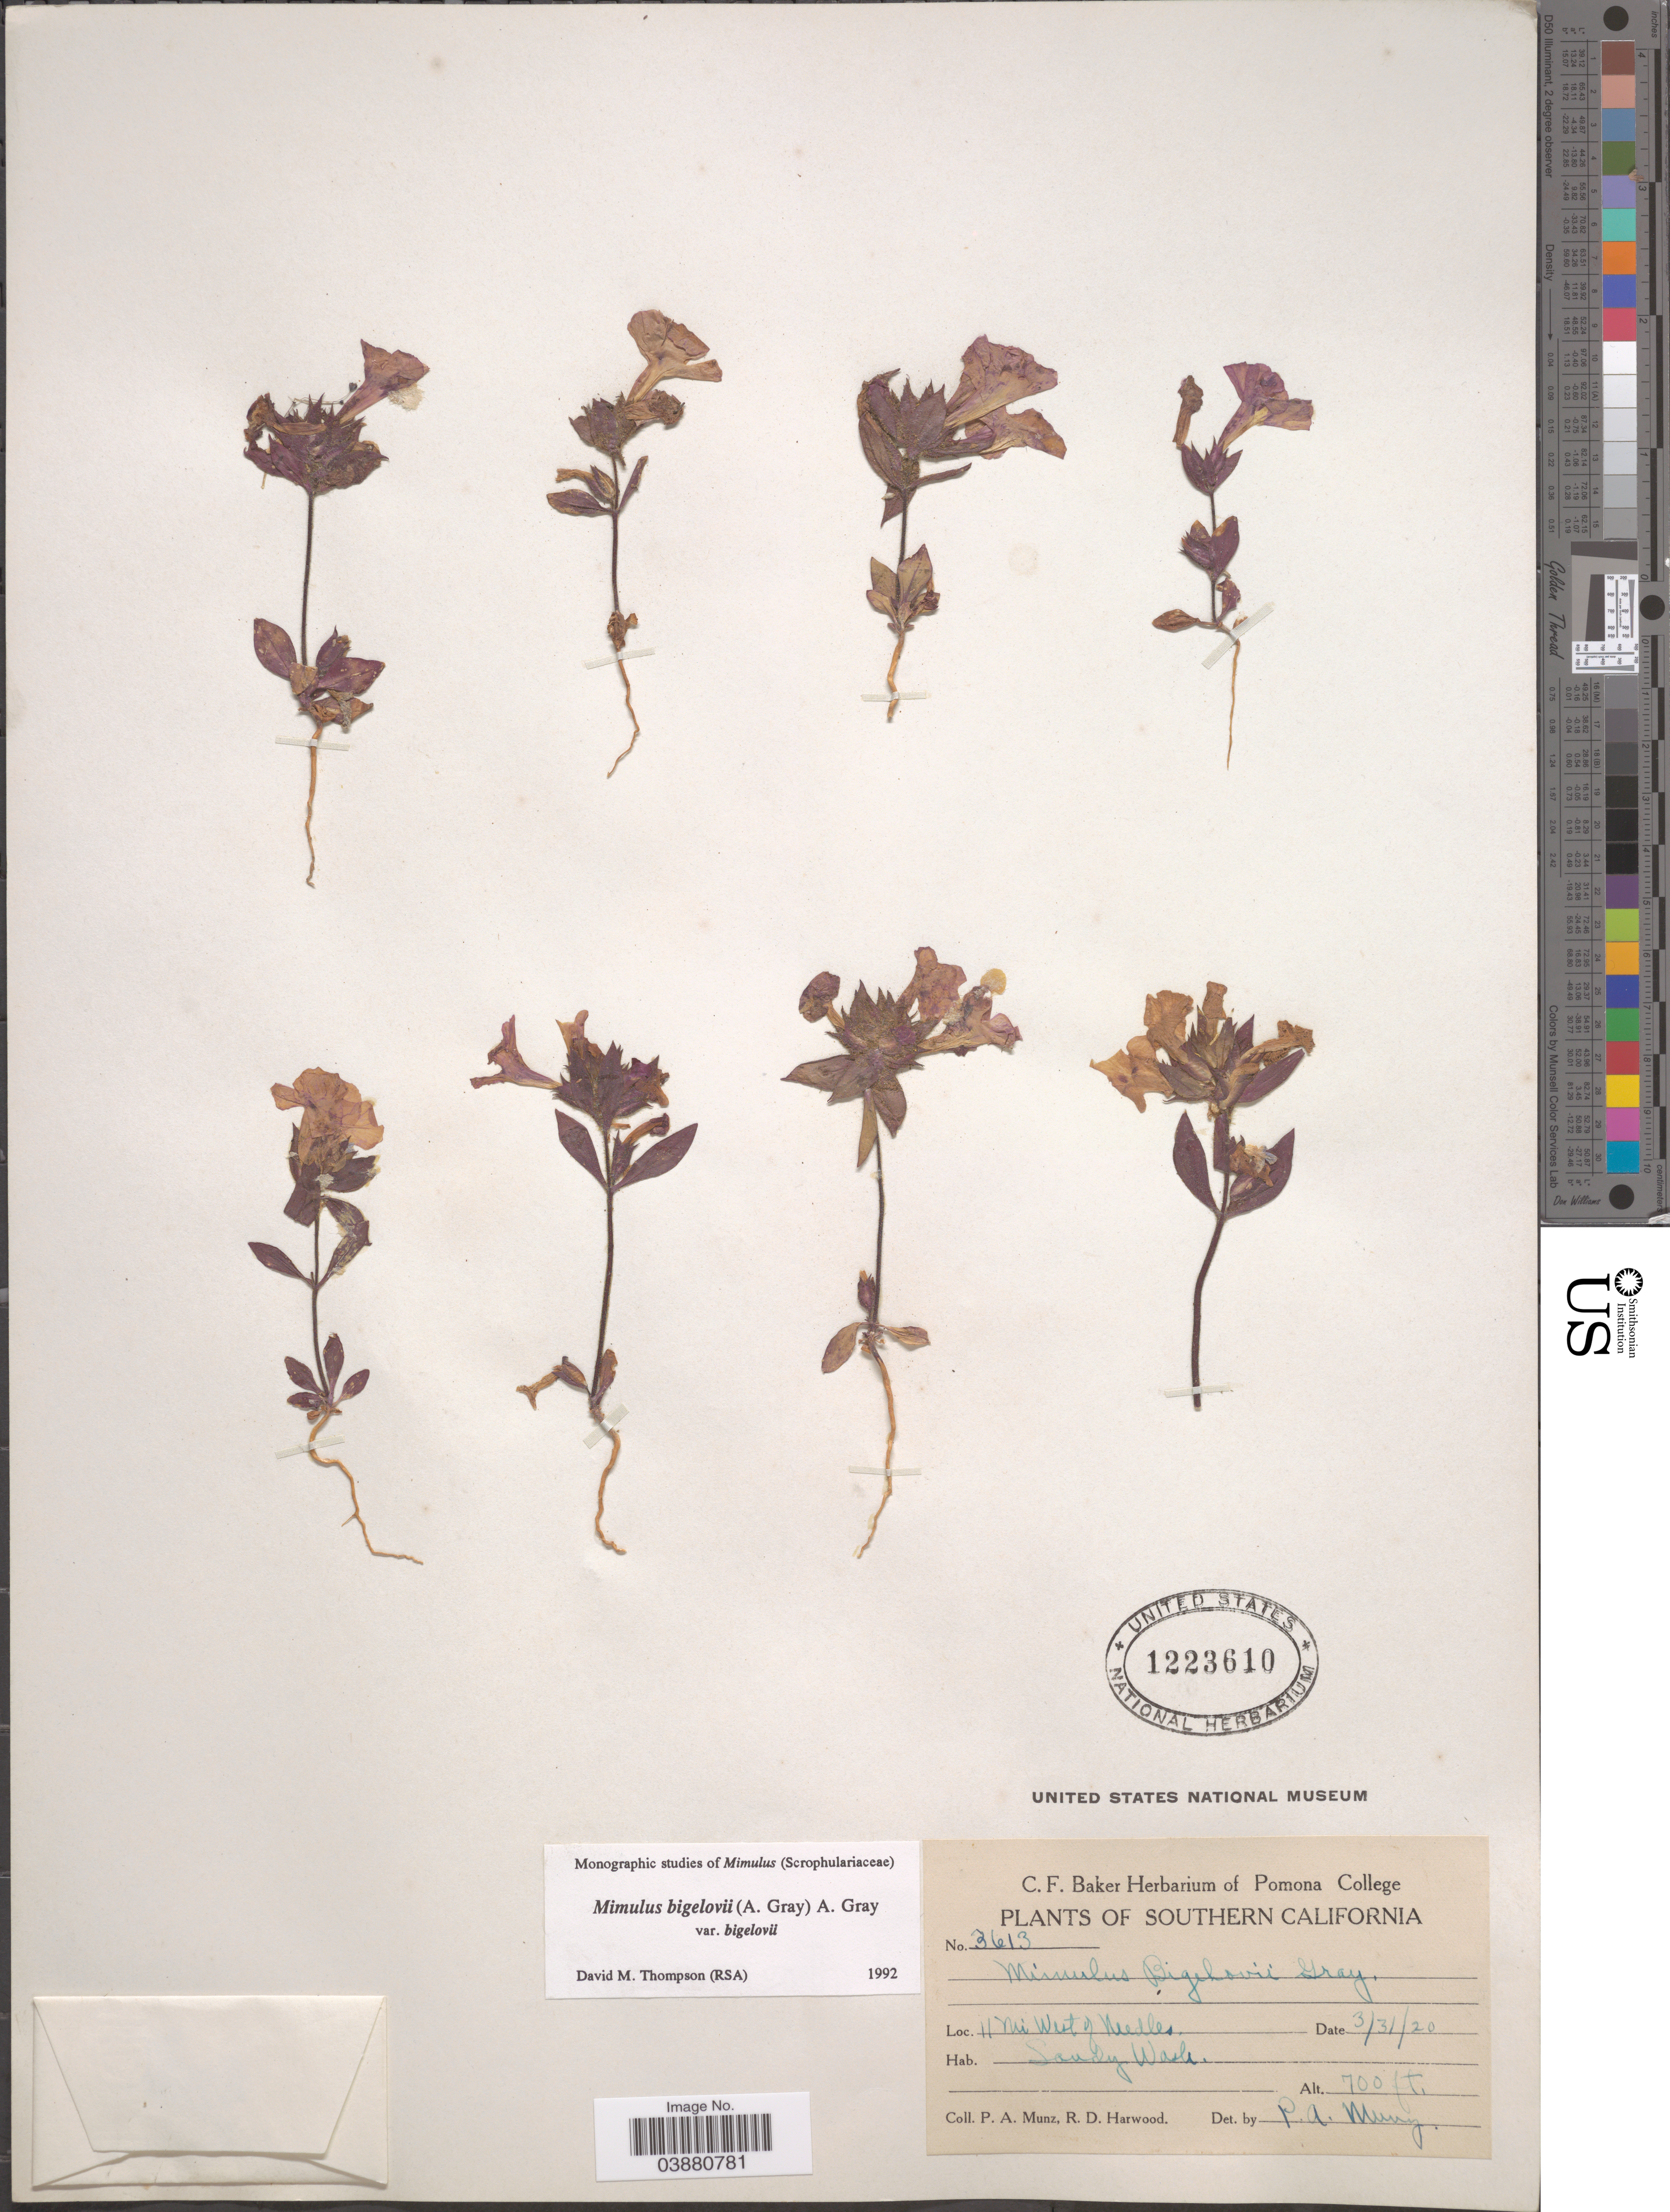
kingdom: Plantae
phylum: Tracheophyta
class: Magnoliopsida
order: Lamiales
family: Phrymaceae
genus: Mimulus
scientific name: Mimulus bigelovii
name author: (A. Gray) G.L. Nesom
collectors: P. A. Munz & R. Harwood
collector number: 3613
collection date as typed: Transcribed d/m/y: 31/3/20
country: United States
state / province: California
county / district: San Bernardino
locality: Southern California. 11 Mi West Needles.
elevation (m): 213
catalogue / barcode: US 1223610